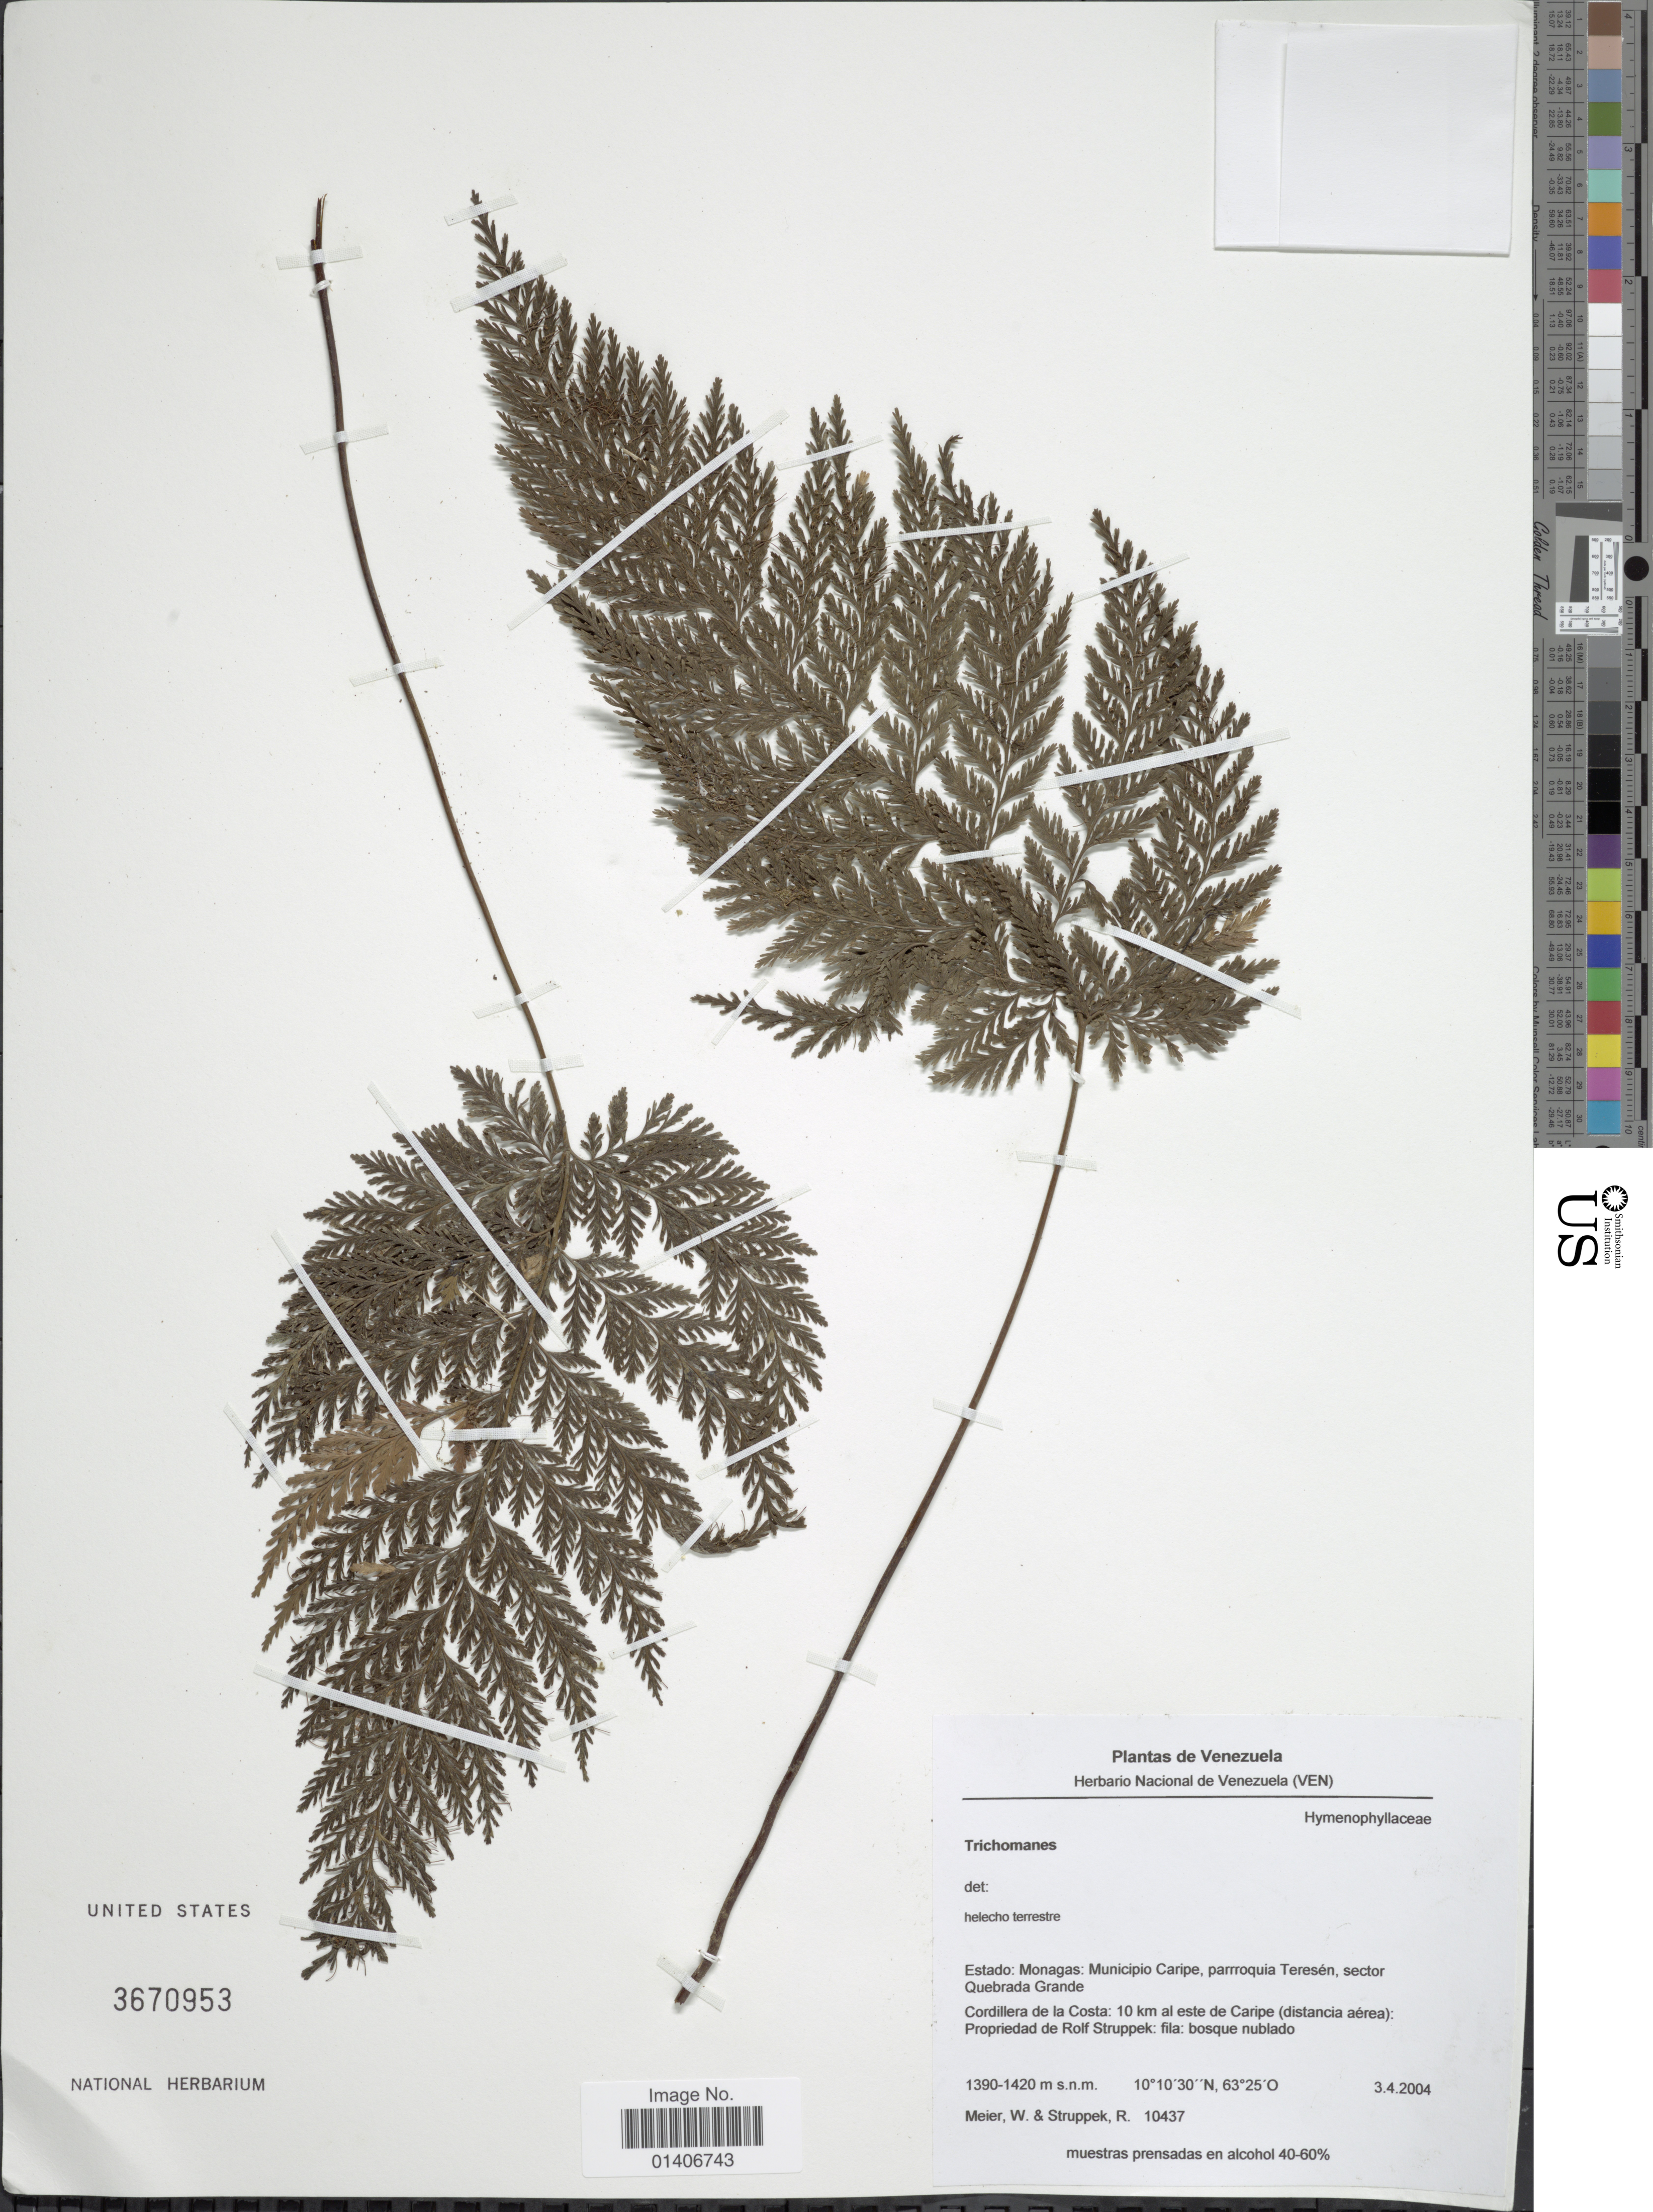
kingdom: Plantae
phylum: Tracheophyta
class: Polypodiopsida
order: Hymenophyllales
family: Hymenophyllaceae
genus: Abrodictyum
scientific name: Abrodictyum rigidum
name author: (Sw.) Ebihara & Dubuisson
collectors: W. Meier & R. Struppek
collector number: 10437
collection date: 2004-04-03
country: Venezuela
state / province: Monagas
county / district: Caripe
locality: Estado: Monagas: Municipio Caripe, parroquia Teresß, sector Quebrada Grande, Cordillera de la Costa, 10 km al este de Caripe (distancia aérea): Propriedad de Rolf Struppek: fila bosque nublado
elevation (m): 1390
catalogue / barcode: US 3670953